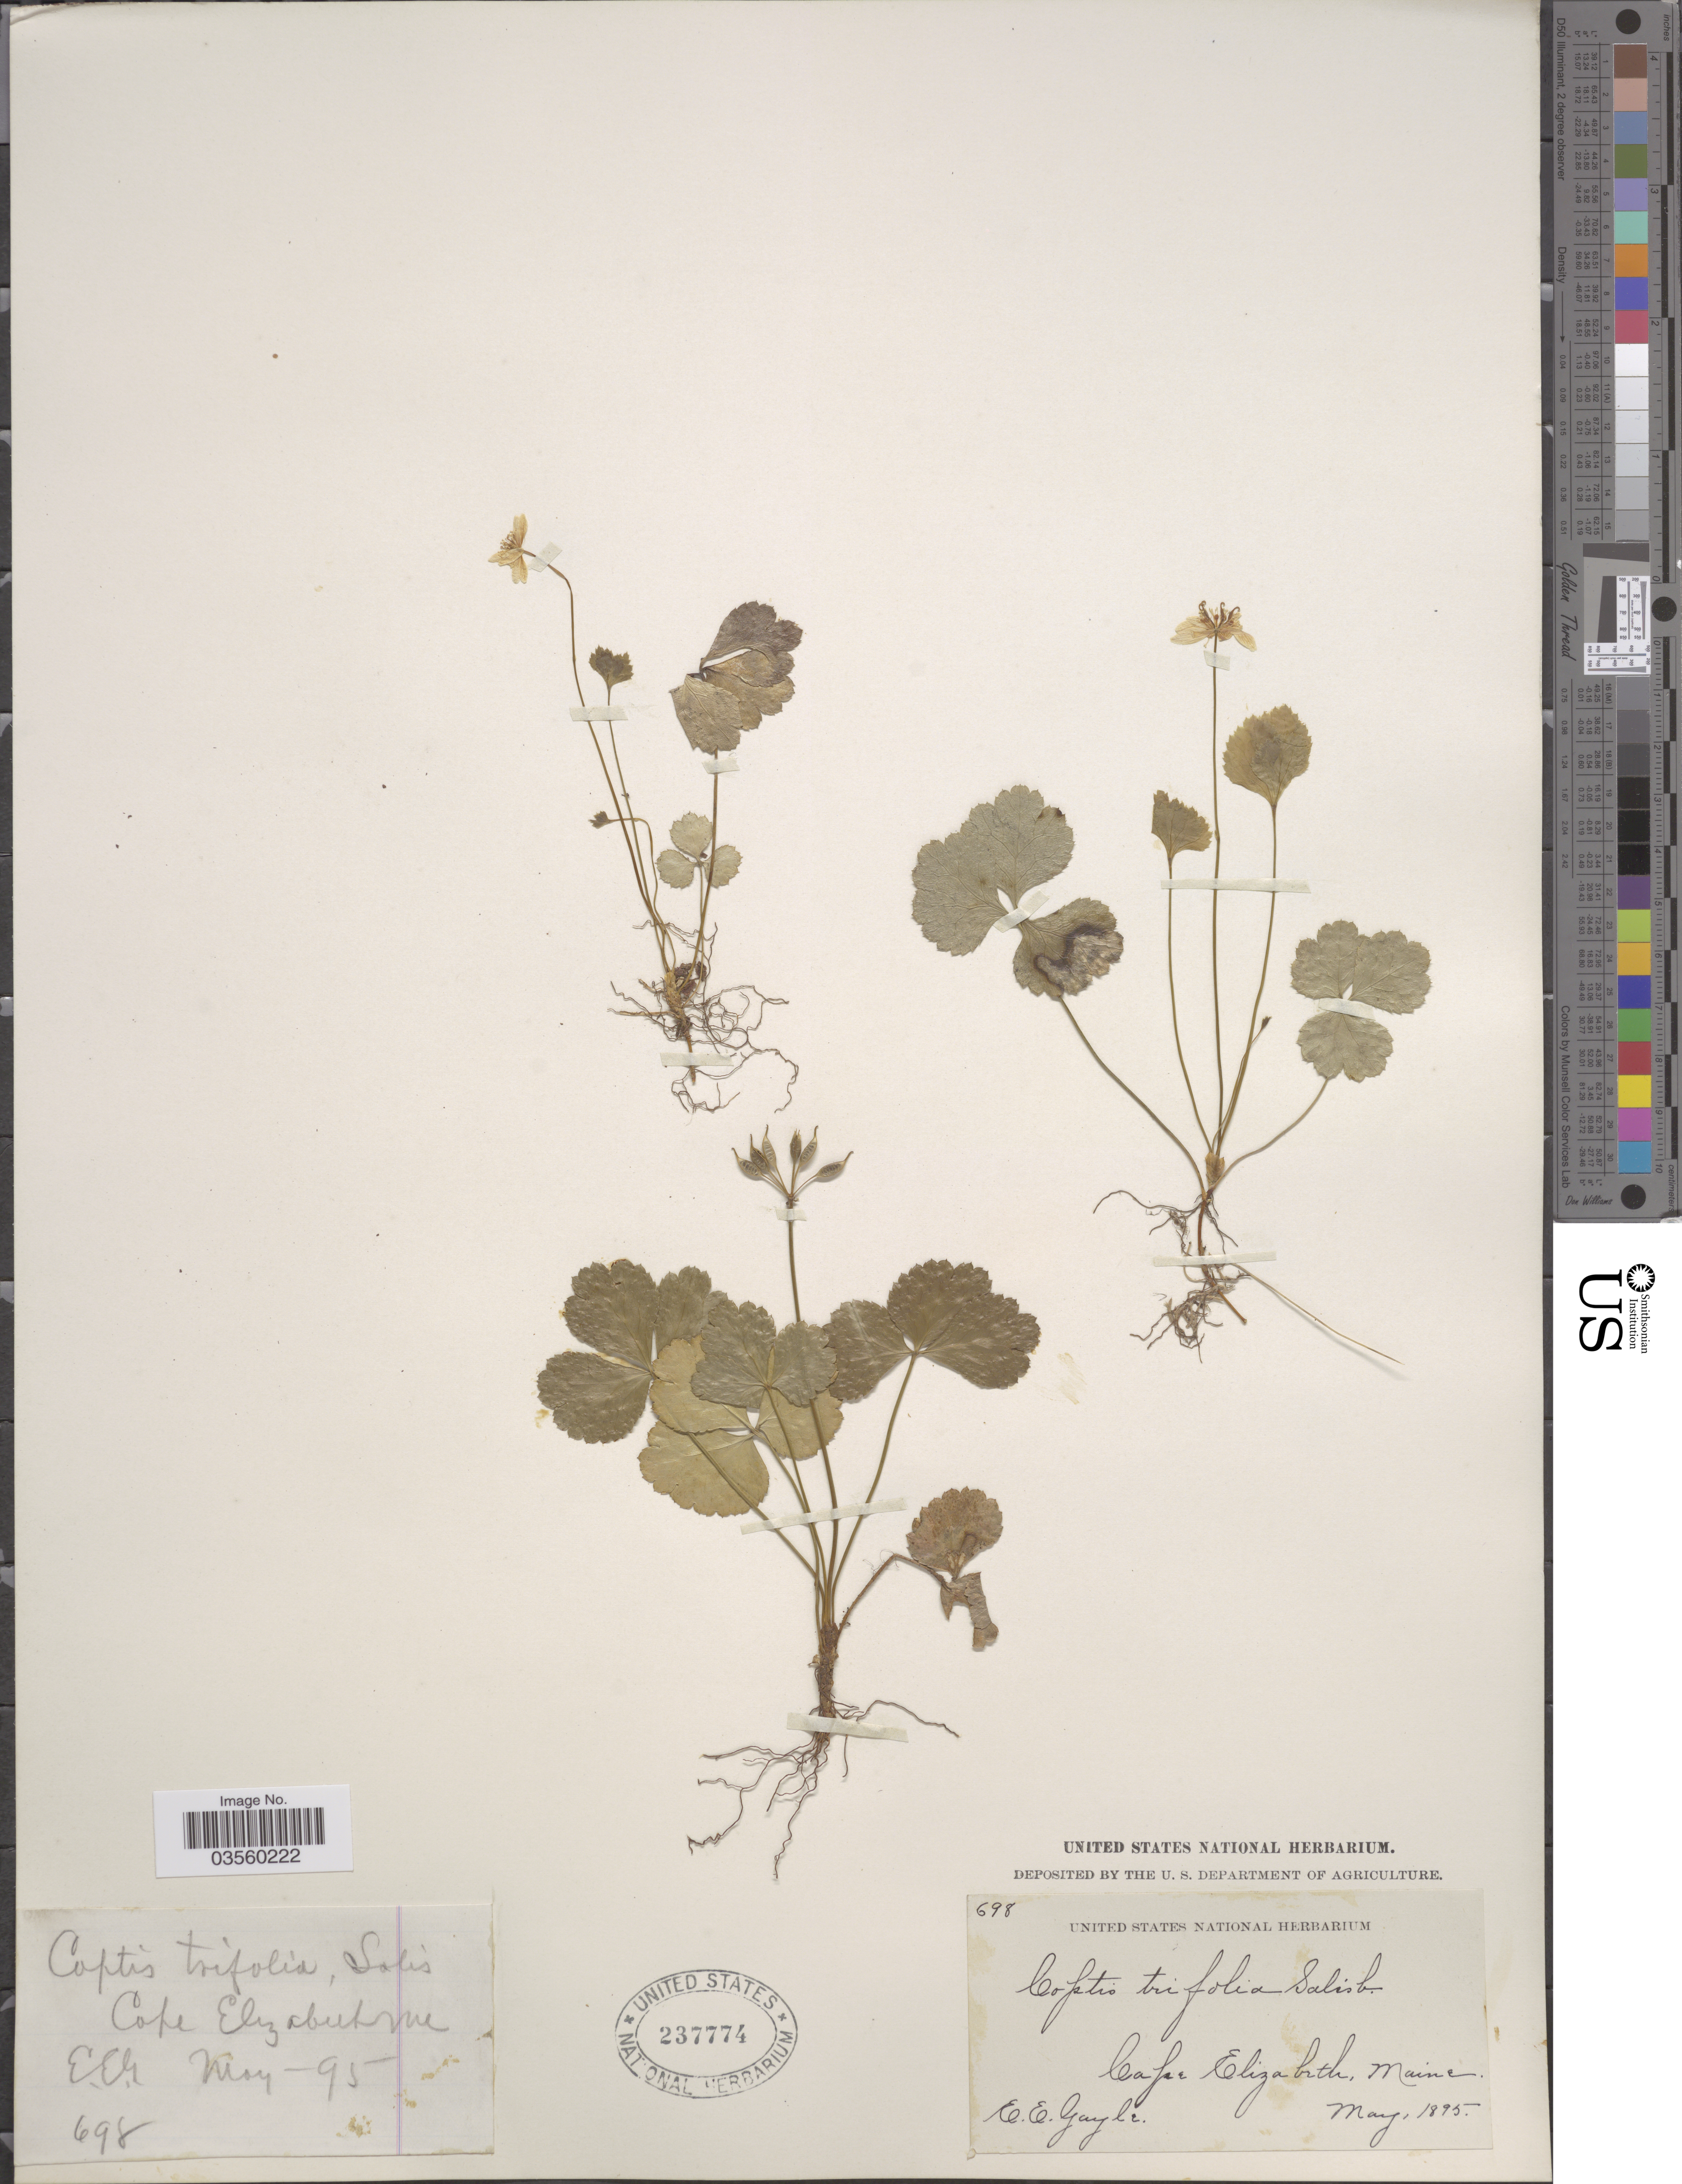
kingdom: Plantae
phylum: Tracheophyta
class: Magnoliopsida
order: Ranunculales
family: Ranunculaceae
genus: Coptis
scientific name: Coptis trifolia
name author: (L.) Salisb.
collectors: E. Gayle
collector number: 698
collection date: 1895-05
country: United States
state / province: Maine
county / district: Cumberland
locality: Cape Elizabeth.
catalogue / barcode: US 237774